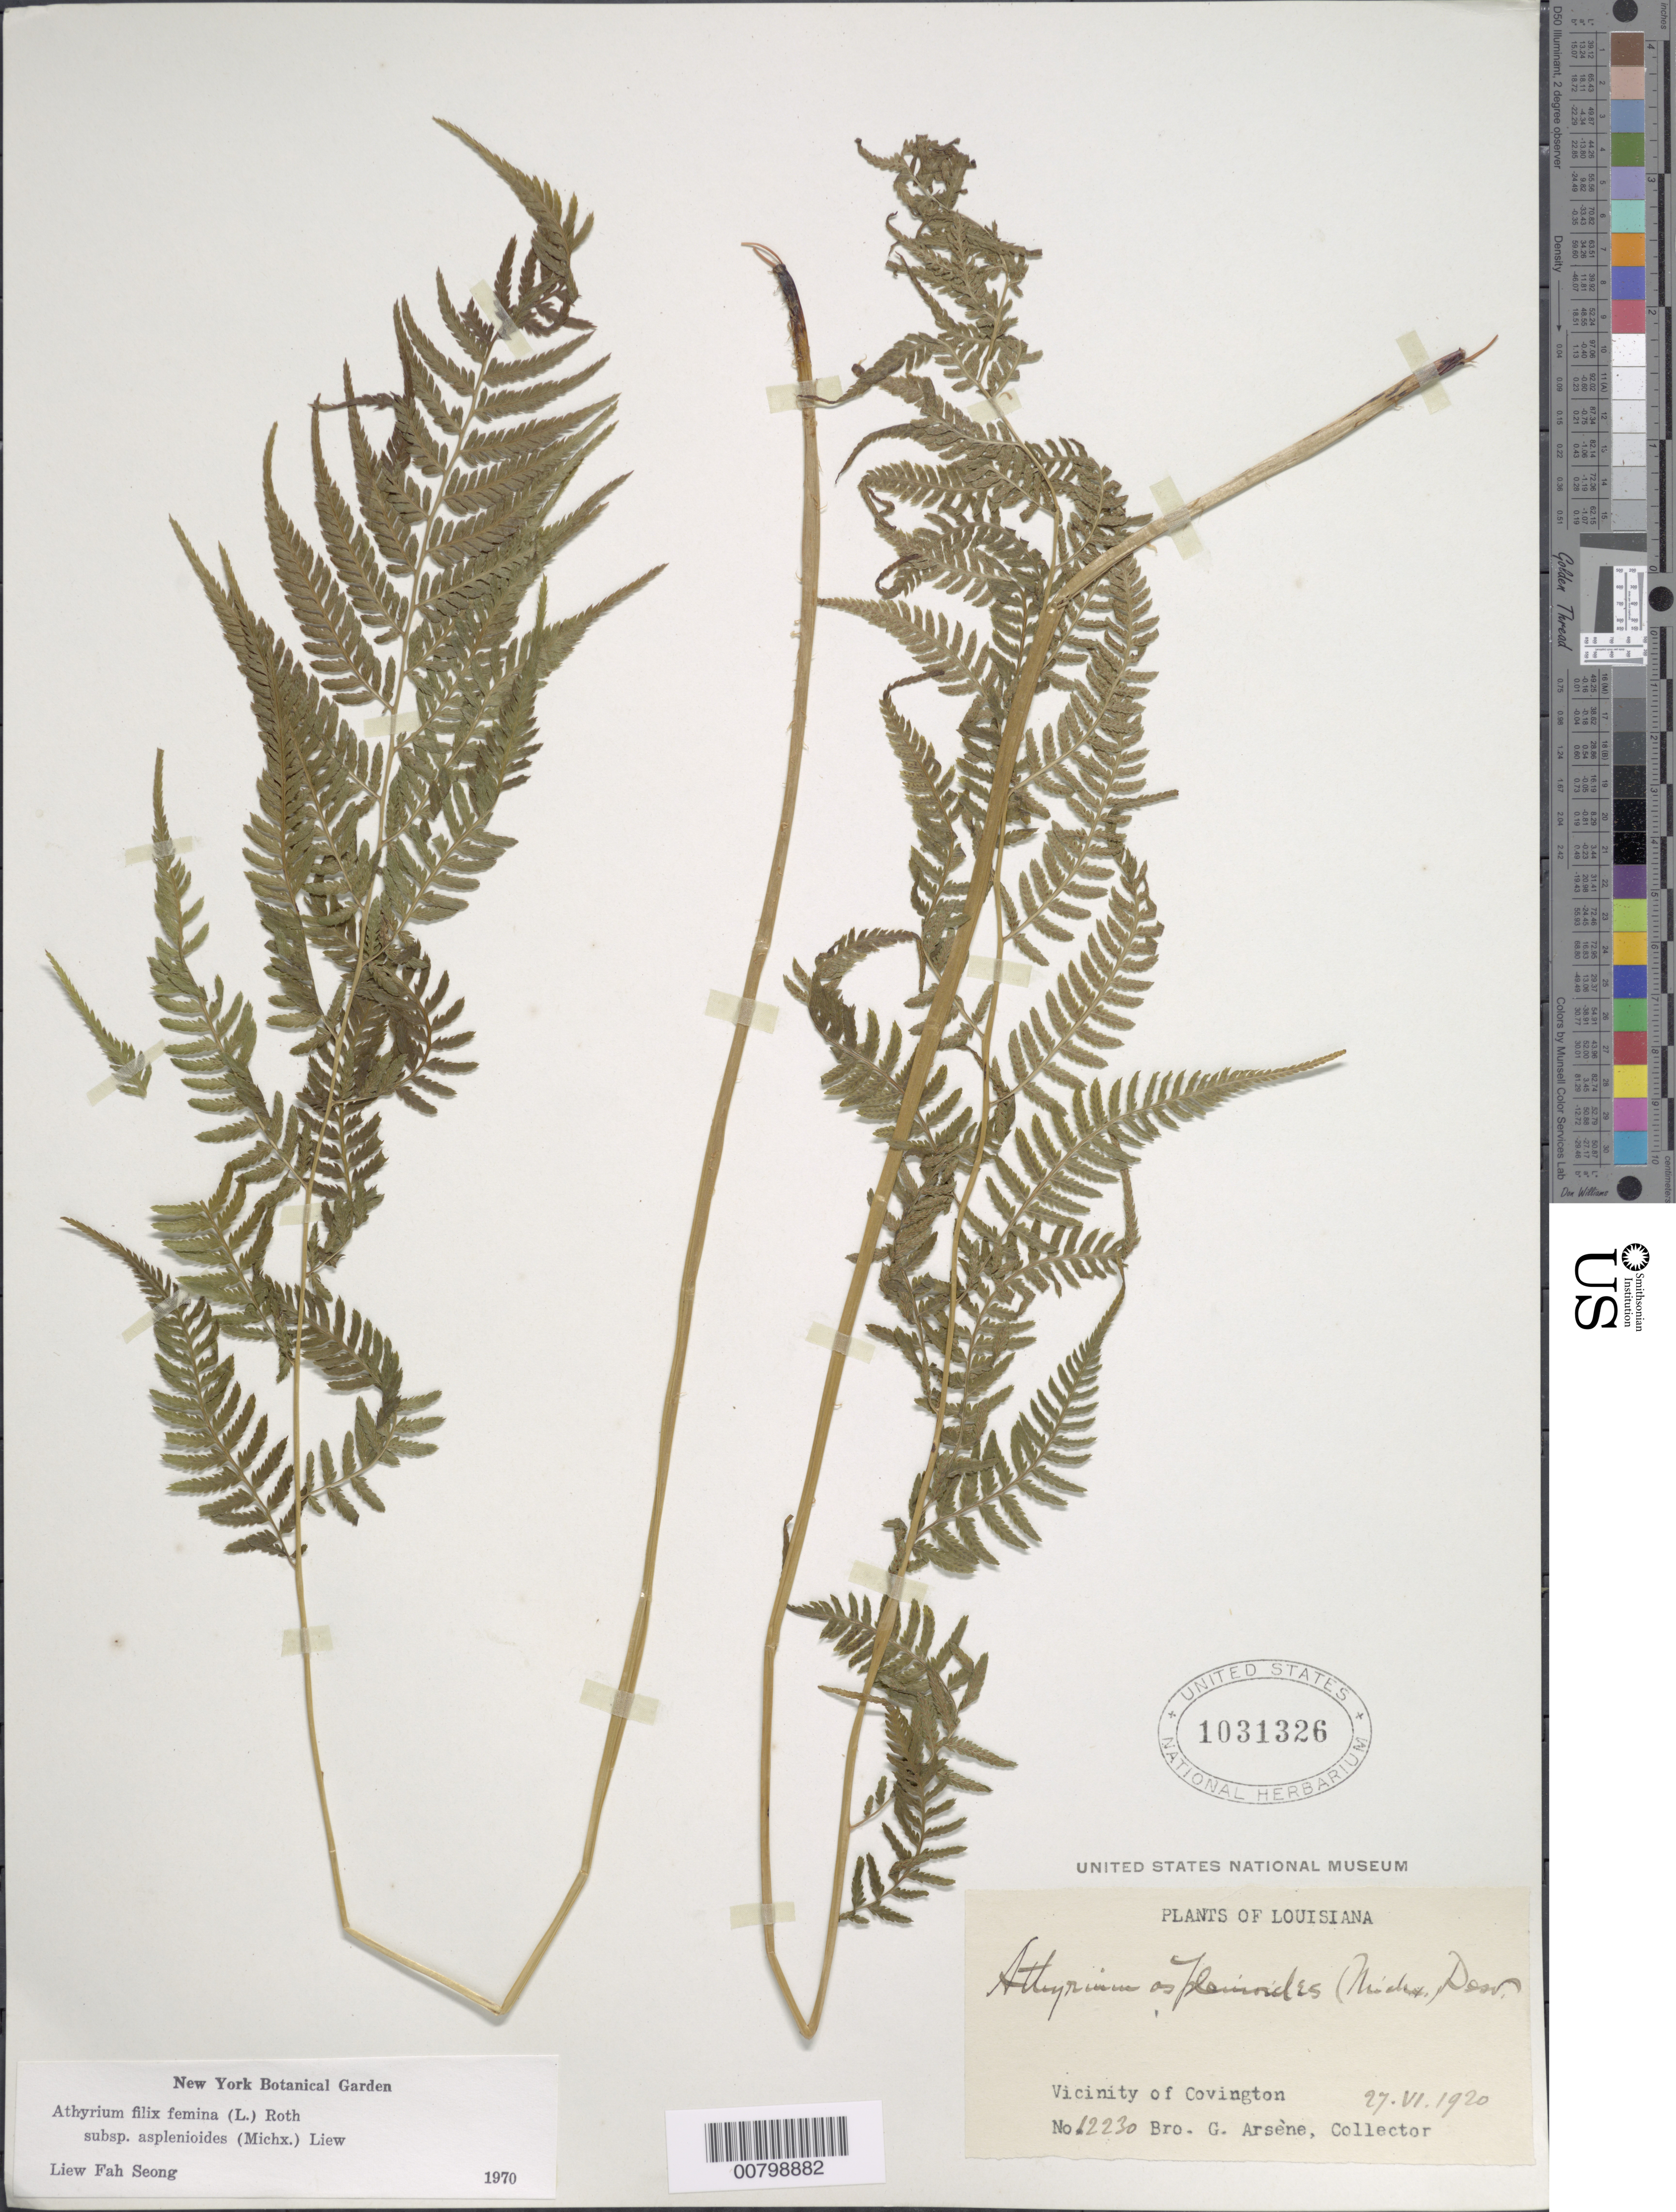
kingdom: Plantae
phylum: Tracheophyta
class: Polypodiopsida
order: Polypodiales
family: Athyriaceae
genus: Athyrium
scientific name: Athyrium filix-femina subsp. asplenioides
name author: (Michx.) Hultén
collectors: Bro. G. Arsène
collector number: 12230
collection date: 1920-06-27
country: United States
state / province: Louisiana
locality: Vicinity of Covington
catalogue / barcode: US 1031326